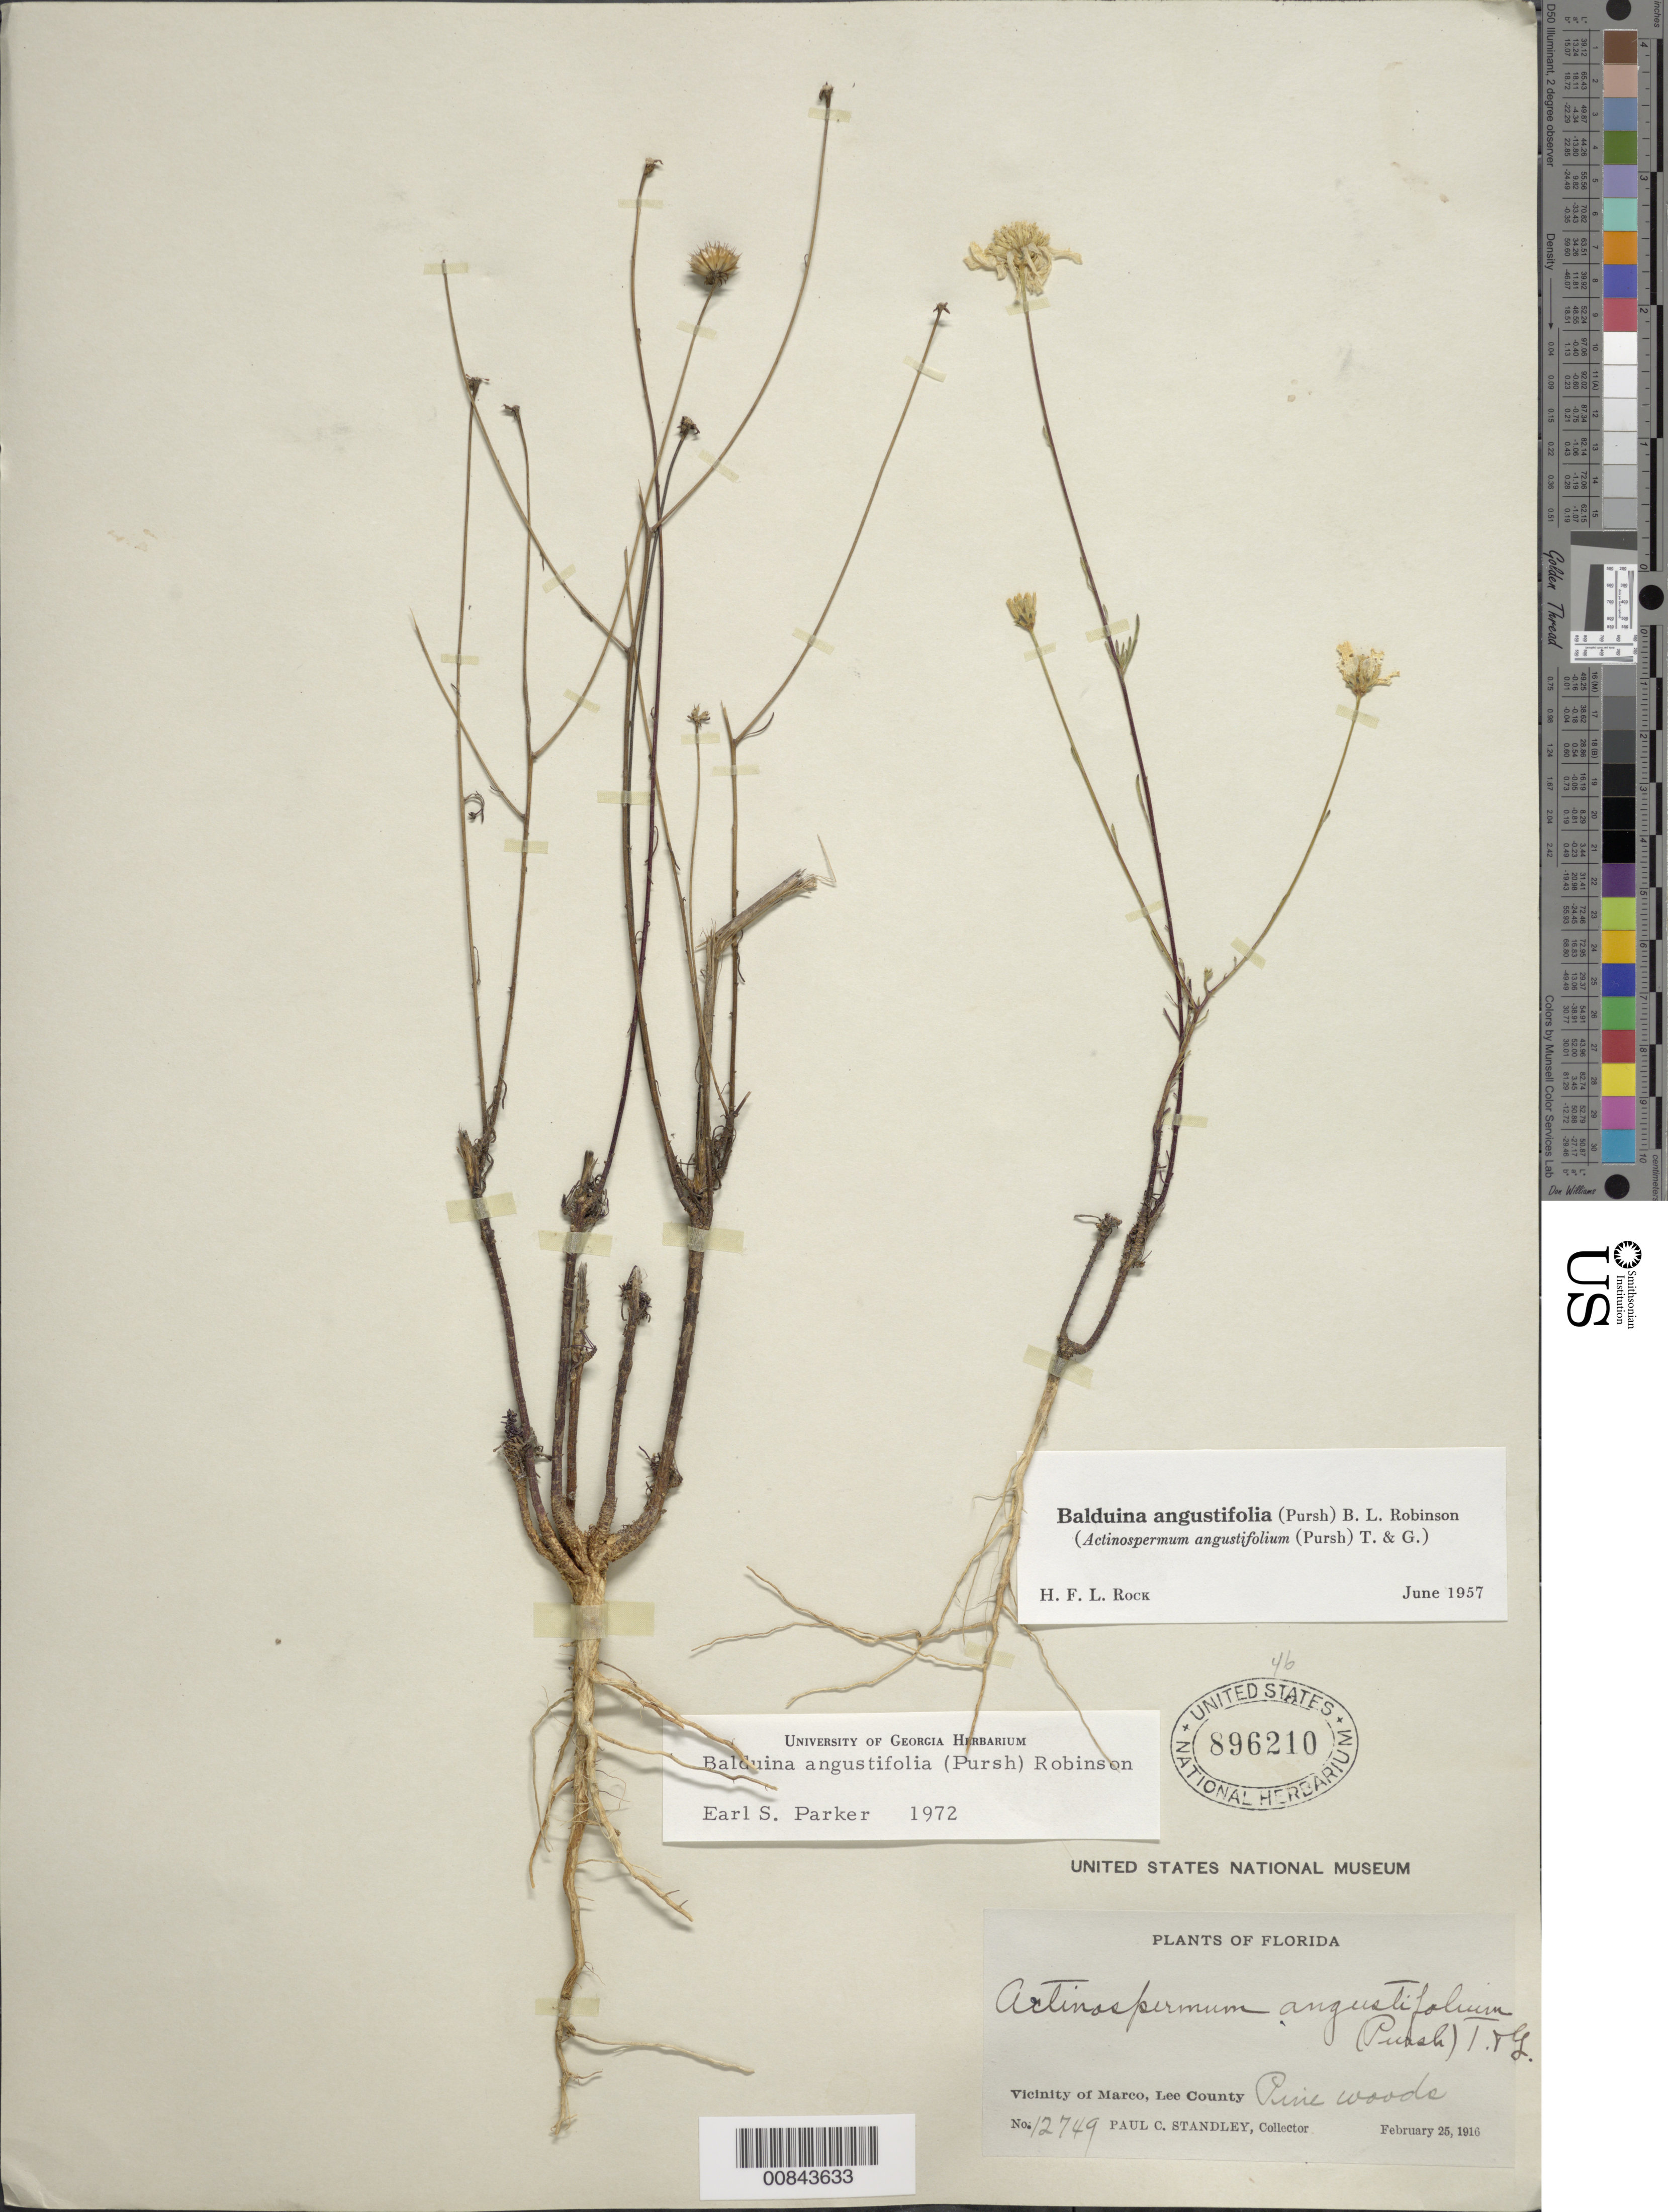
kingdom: Plantae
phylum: Tracheophyta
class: Magnoliopsida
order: Asterales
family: Asteraceae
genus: Balduina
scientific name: Balduina angustifolia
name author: (Pursh) B.L. Rob.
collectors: P. C. Standley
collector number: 12749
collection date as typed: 25 Feb 1916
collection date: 1916-02-25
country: United States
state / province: Florida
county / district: Lee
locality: Marco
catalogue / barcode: US 896210